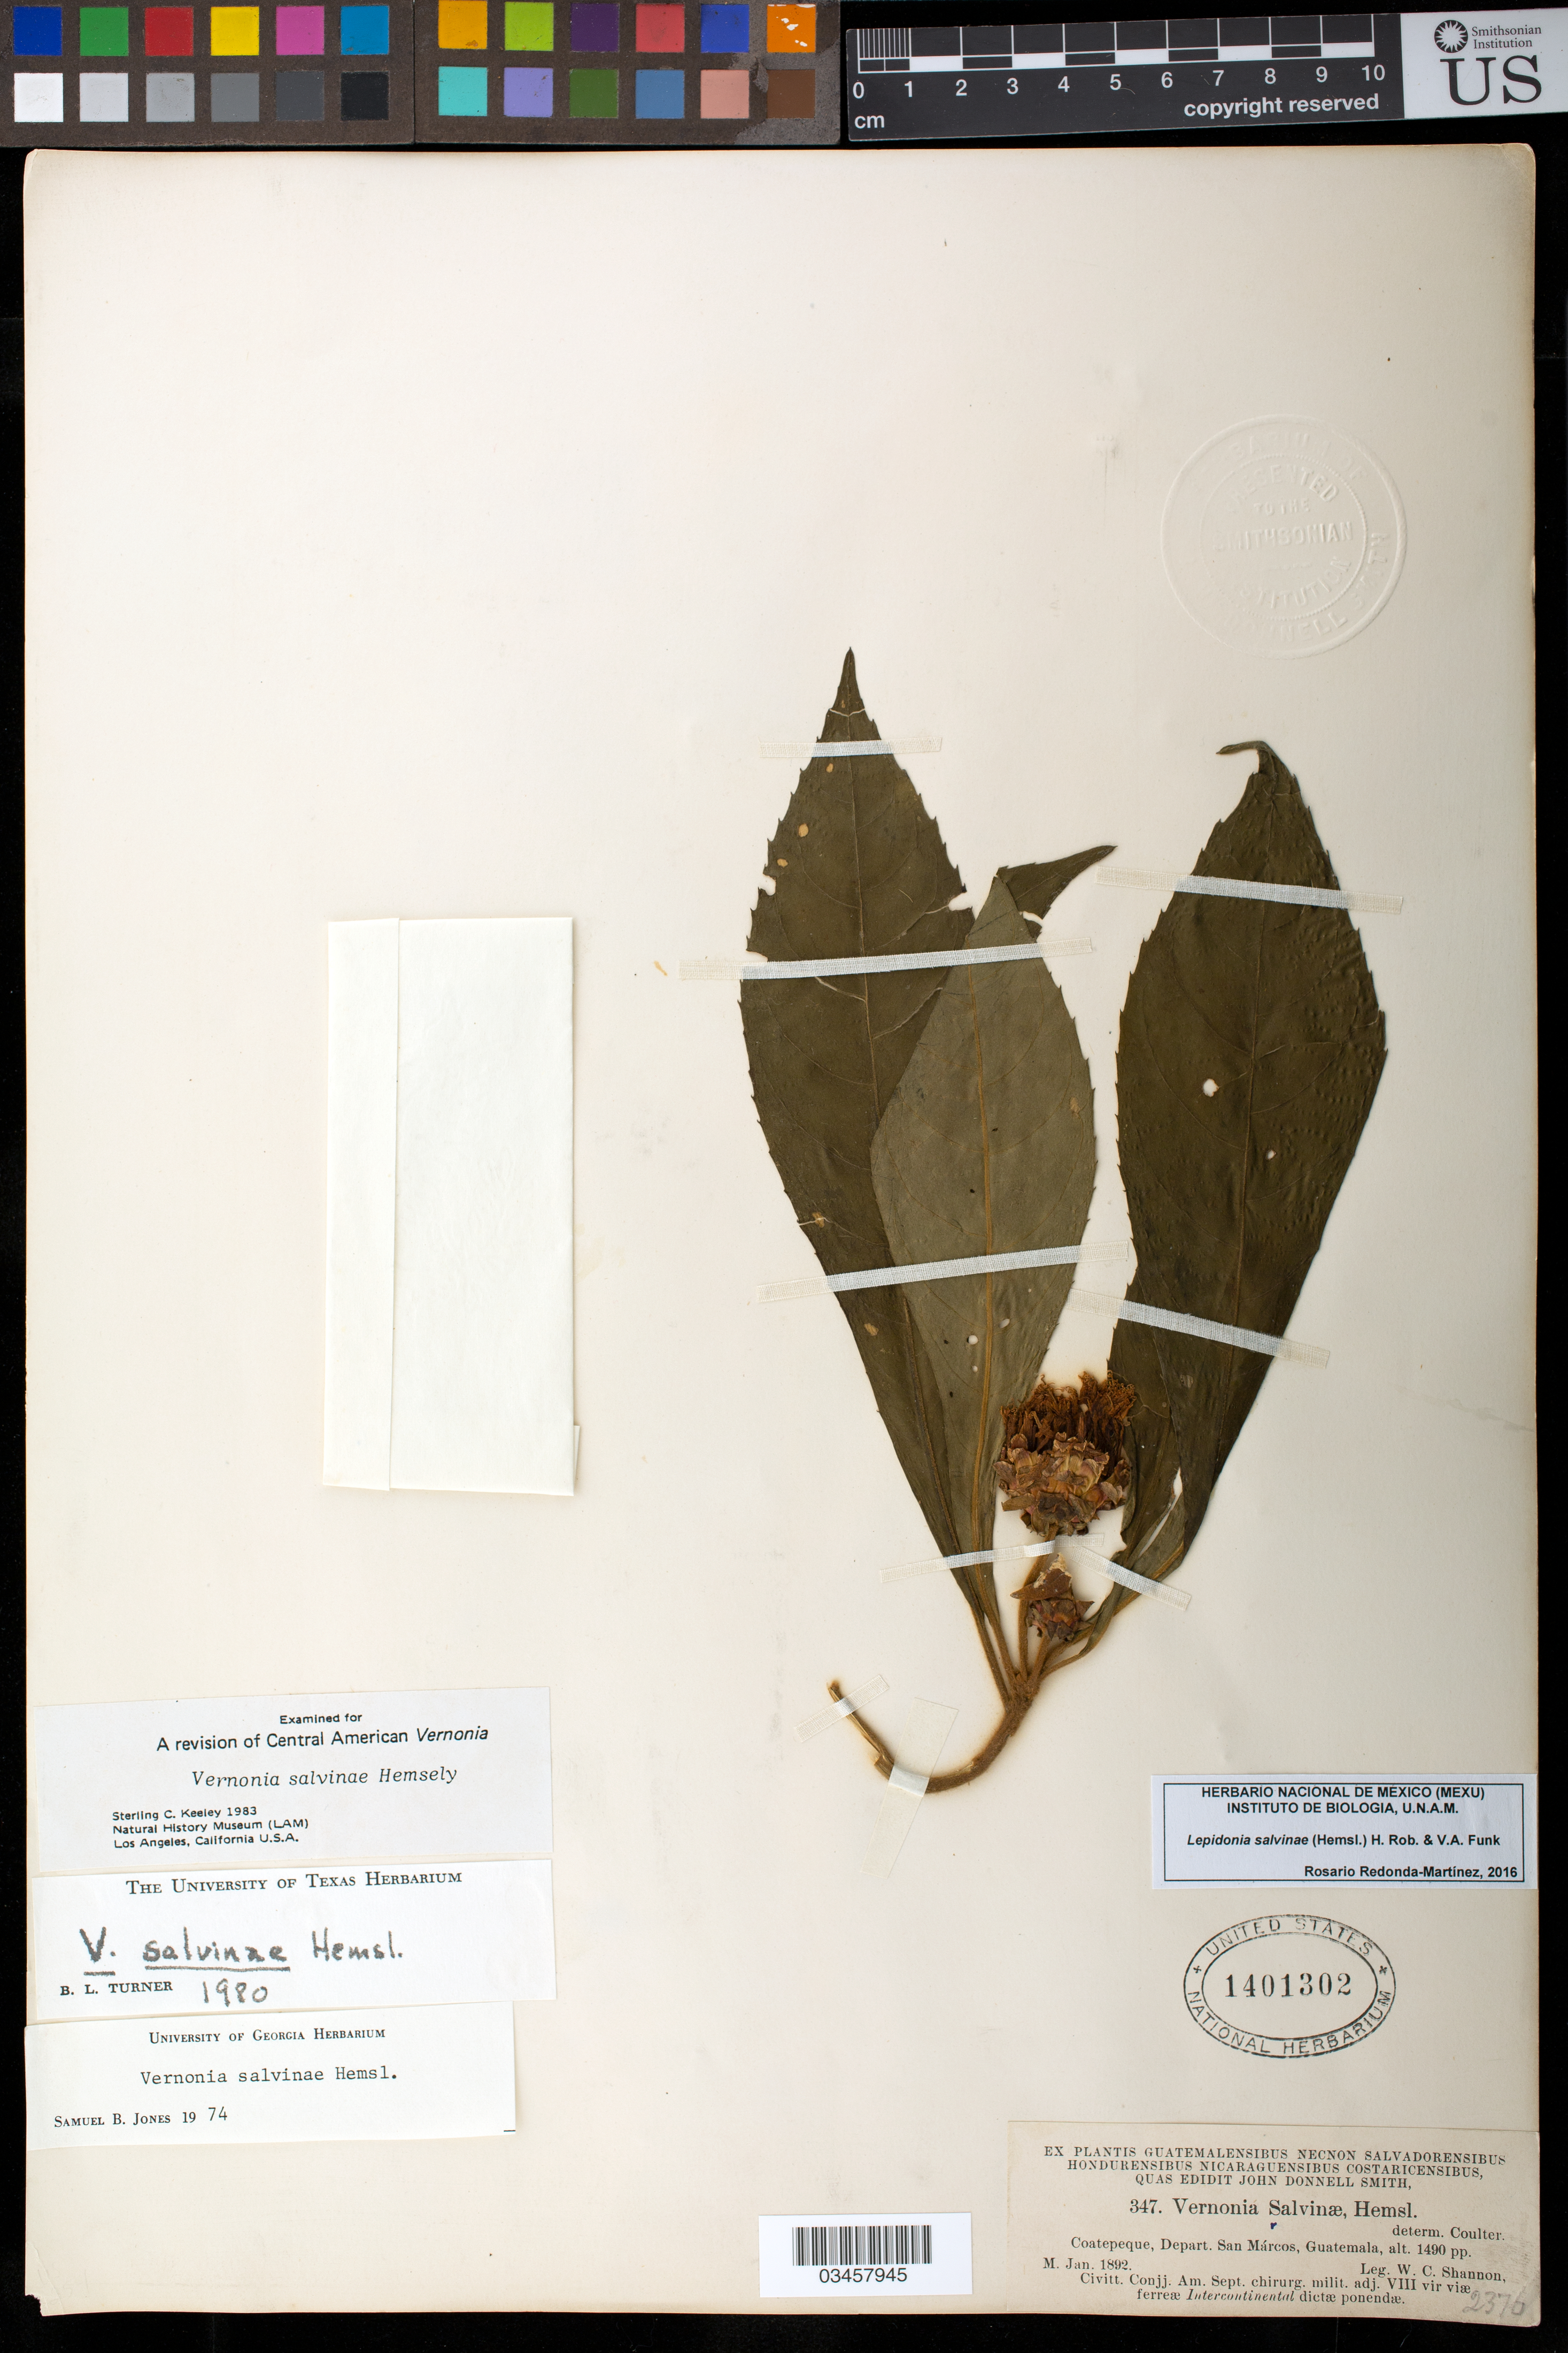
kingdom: Plantae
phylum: Tracheophyta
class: Magnoliopsida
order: Asterales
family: Asteraceae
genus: Lepidonia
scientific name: Lepidonia salvinae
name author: (Hemsl.) H. Rob. & Funk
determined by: Redonda-Martínez, R.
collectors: W. C. Shannon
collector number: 347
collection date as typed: Jan 1892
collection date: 1892-01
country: Guatemala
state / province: Quetzaltenango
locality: Coatepeque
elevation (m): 1490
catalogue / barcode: US 1401302